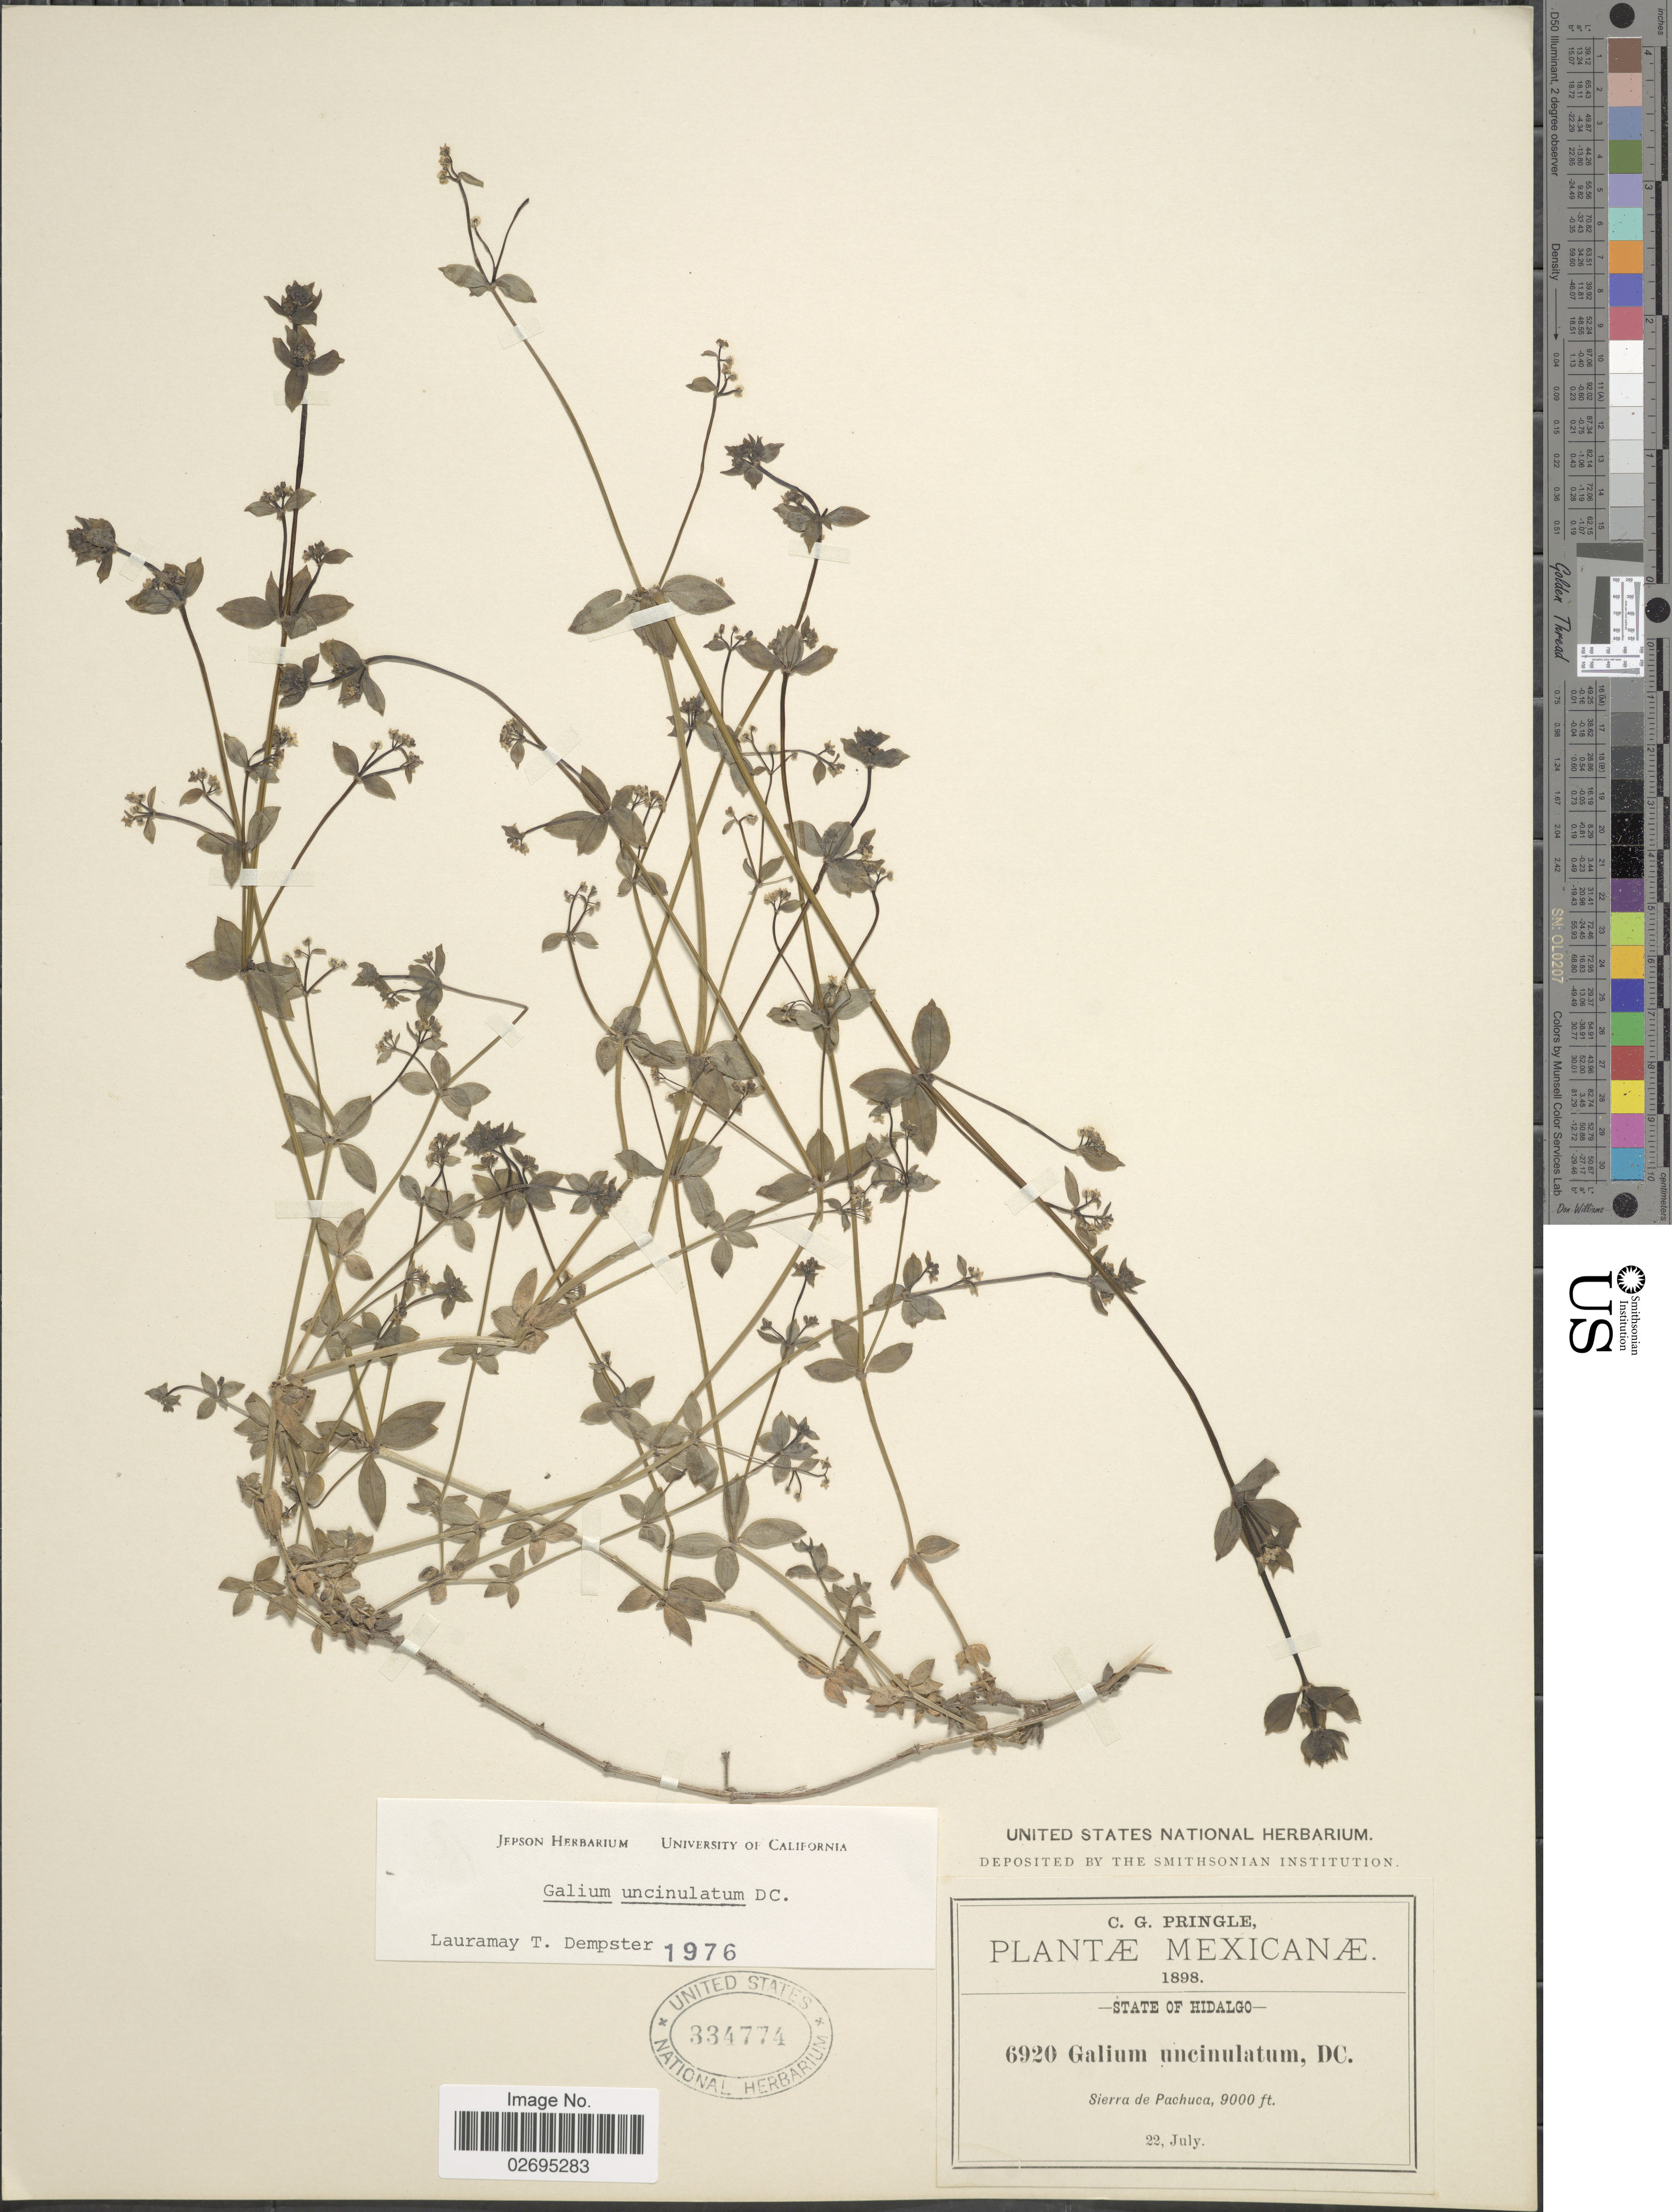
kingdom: Plantae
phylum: Tracheophyta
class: Magnoliopsida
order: Gentianales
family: Rubiaceae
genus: Galium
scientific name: Galium uncinulatum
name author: DC.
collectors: C. G. Pringle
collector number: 6920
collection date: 1898-07-22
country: Mexico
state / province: Hidalgo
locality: Sierra de Pachuca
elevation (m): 2743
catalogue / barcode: US 334774